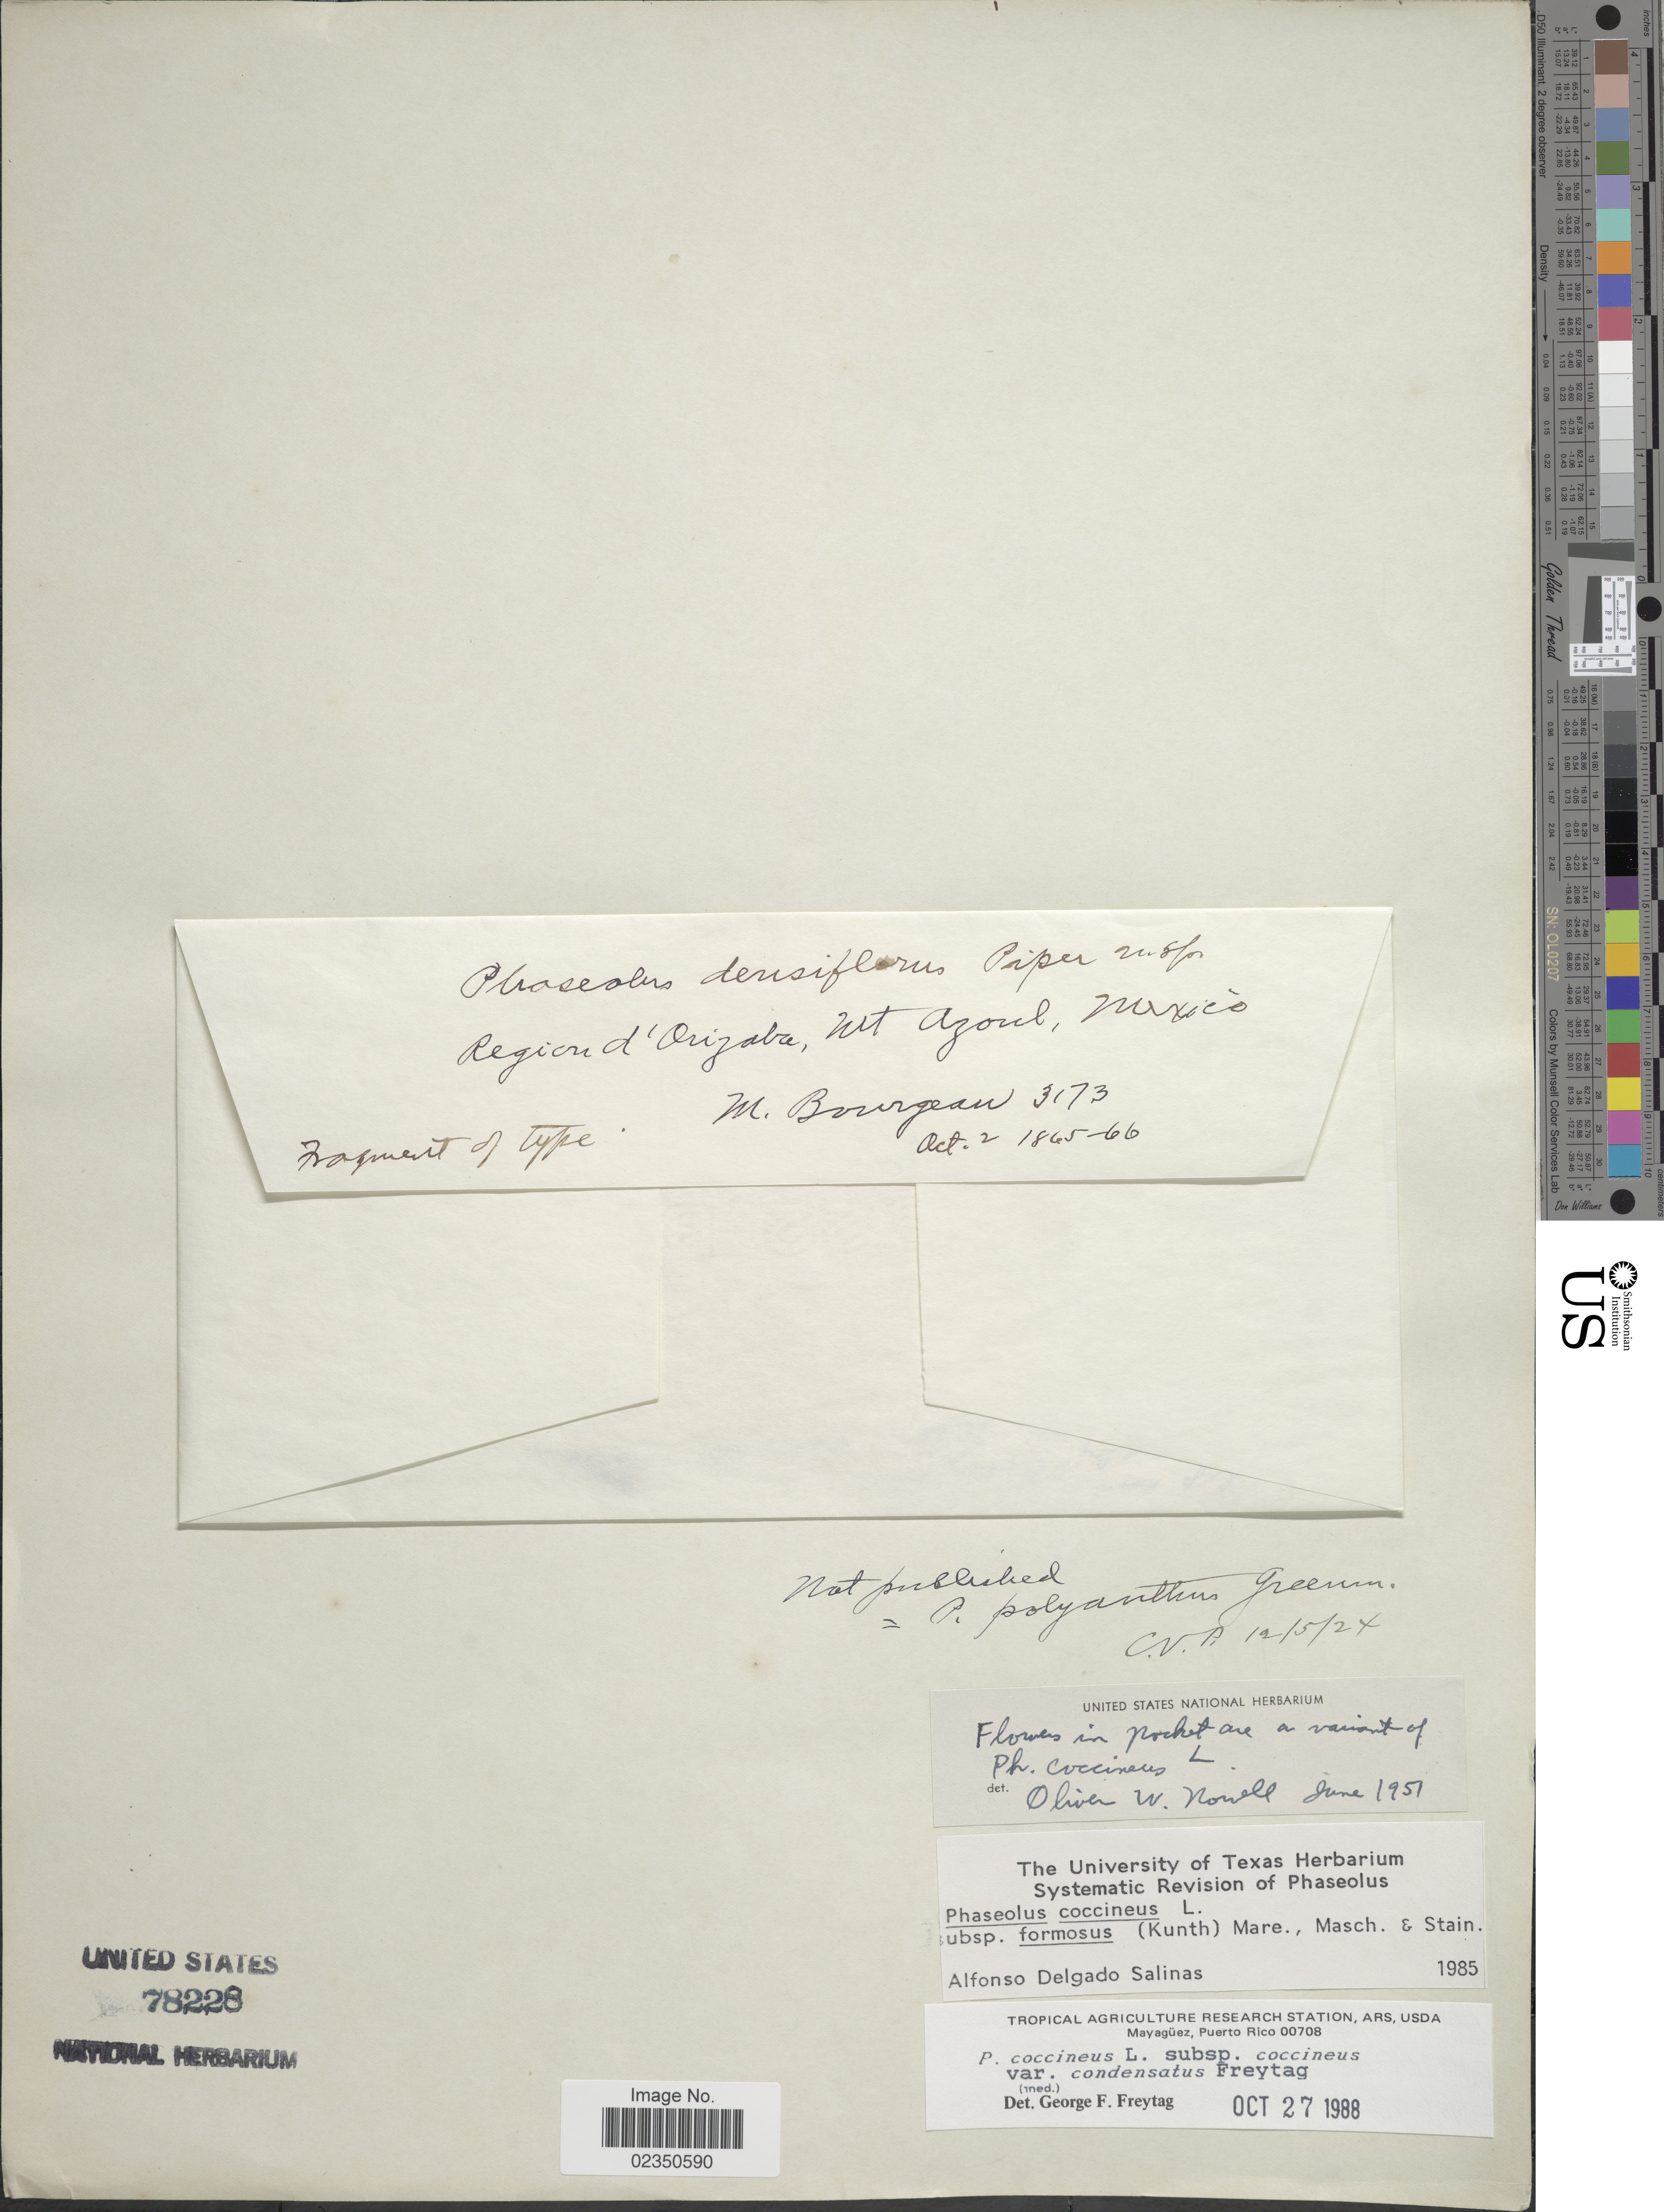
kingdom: Plantae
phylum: Tracheophyta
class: Magnoliopsida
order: Fabales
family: Fabaceae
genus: Phaseolus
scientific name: Phaseolus coccineus var. condensatus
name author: Freytag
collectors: M. Bourgeau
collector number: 3173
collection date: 1865-10-02/1866-10-02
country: Mexico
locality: Region d'Orizaba, Mt Azoul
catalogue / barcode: US 78228